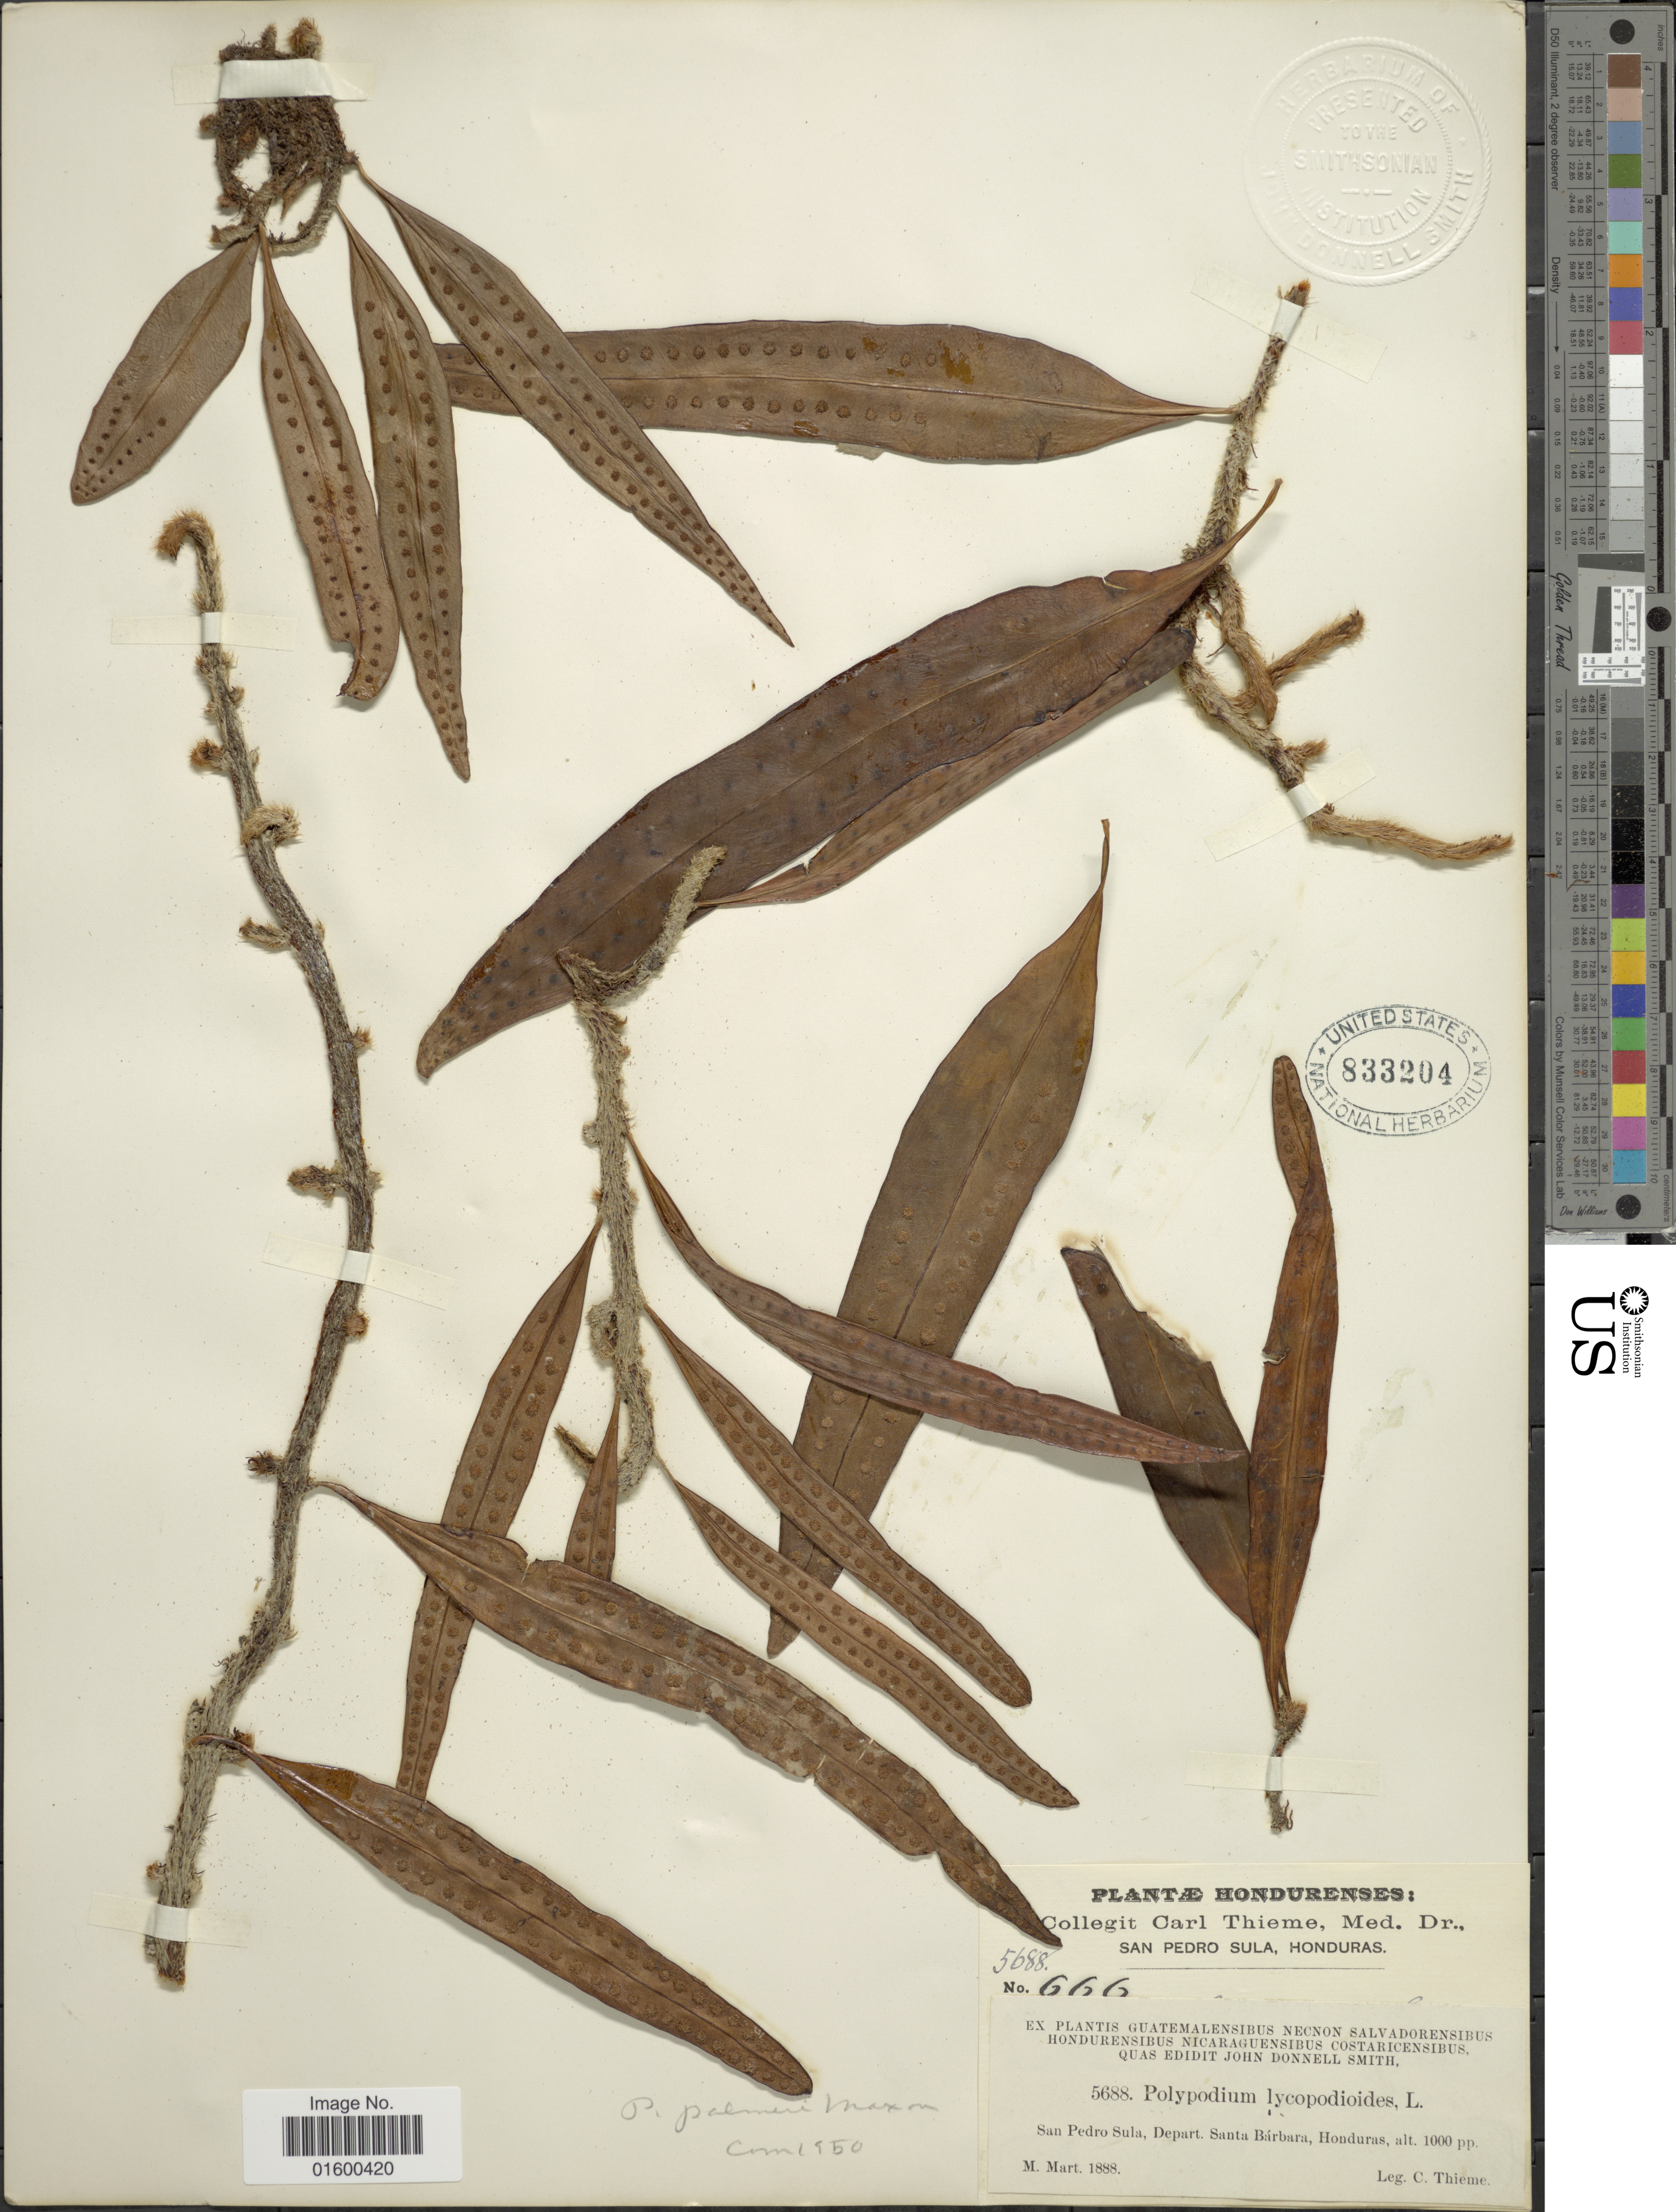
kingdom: Plantae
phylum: Tracheophyta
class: Polypodiopsida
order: Polypodiales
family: Polypodiaceae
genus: Microgramma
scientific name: Microgramma nitida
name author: (J. Sm.) A.R. Sm.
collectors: C. Thieme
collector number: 5688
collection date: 1888-03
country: Honduras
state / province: Santa Bárbara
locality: Hondurenses, San Pedro Sula, Depart. Santa Barbara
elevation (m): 305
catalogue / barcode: US 833204